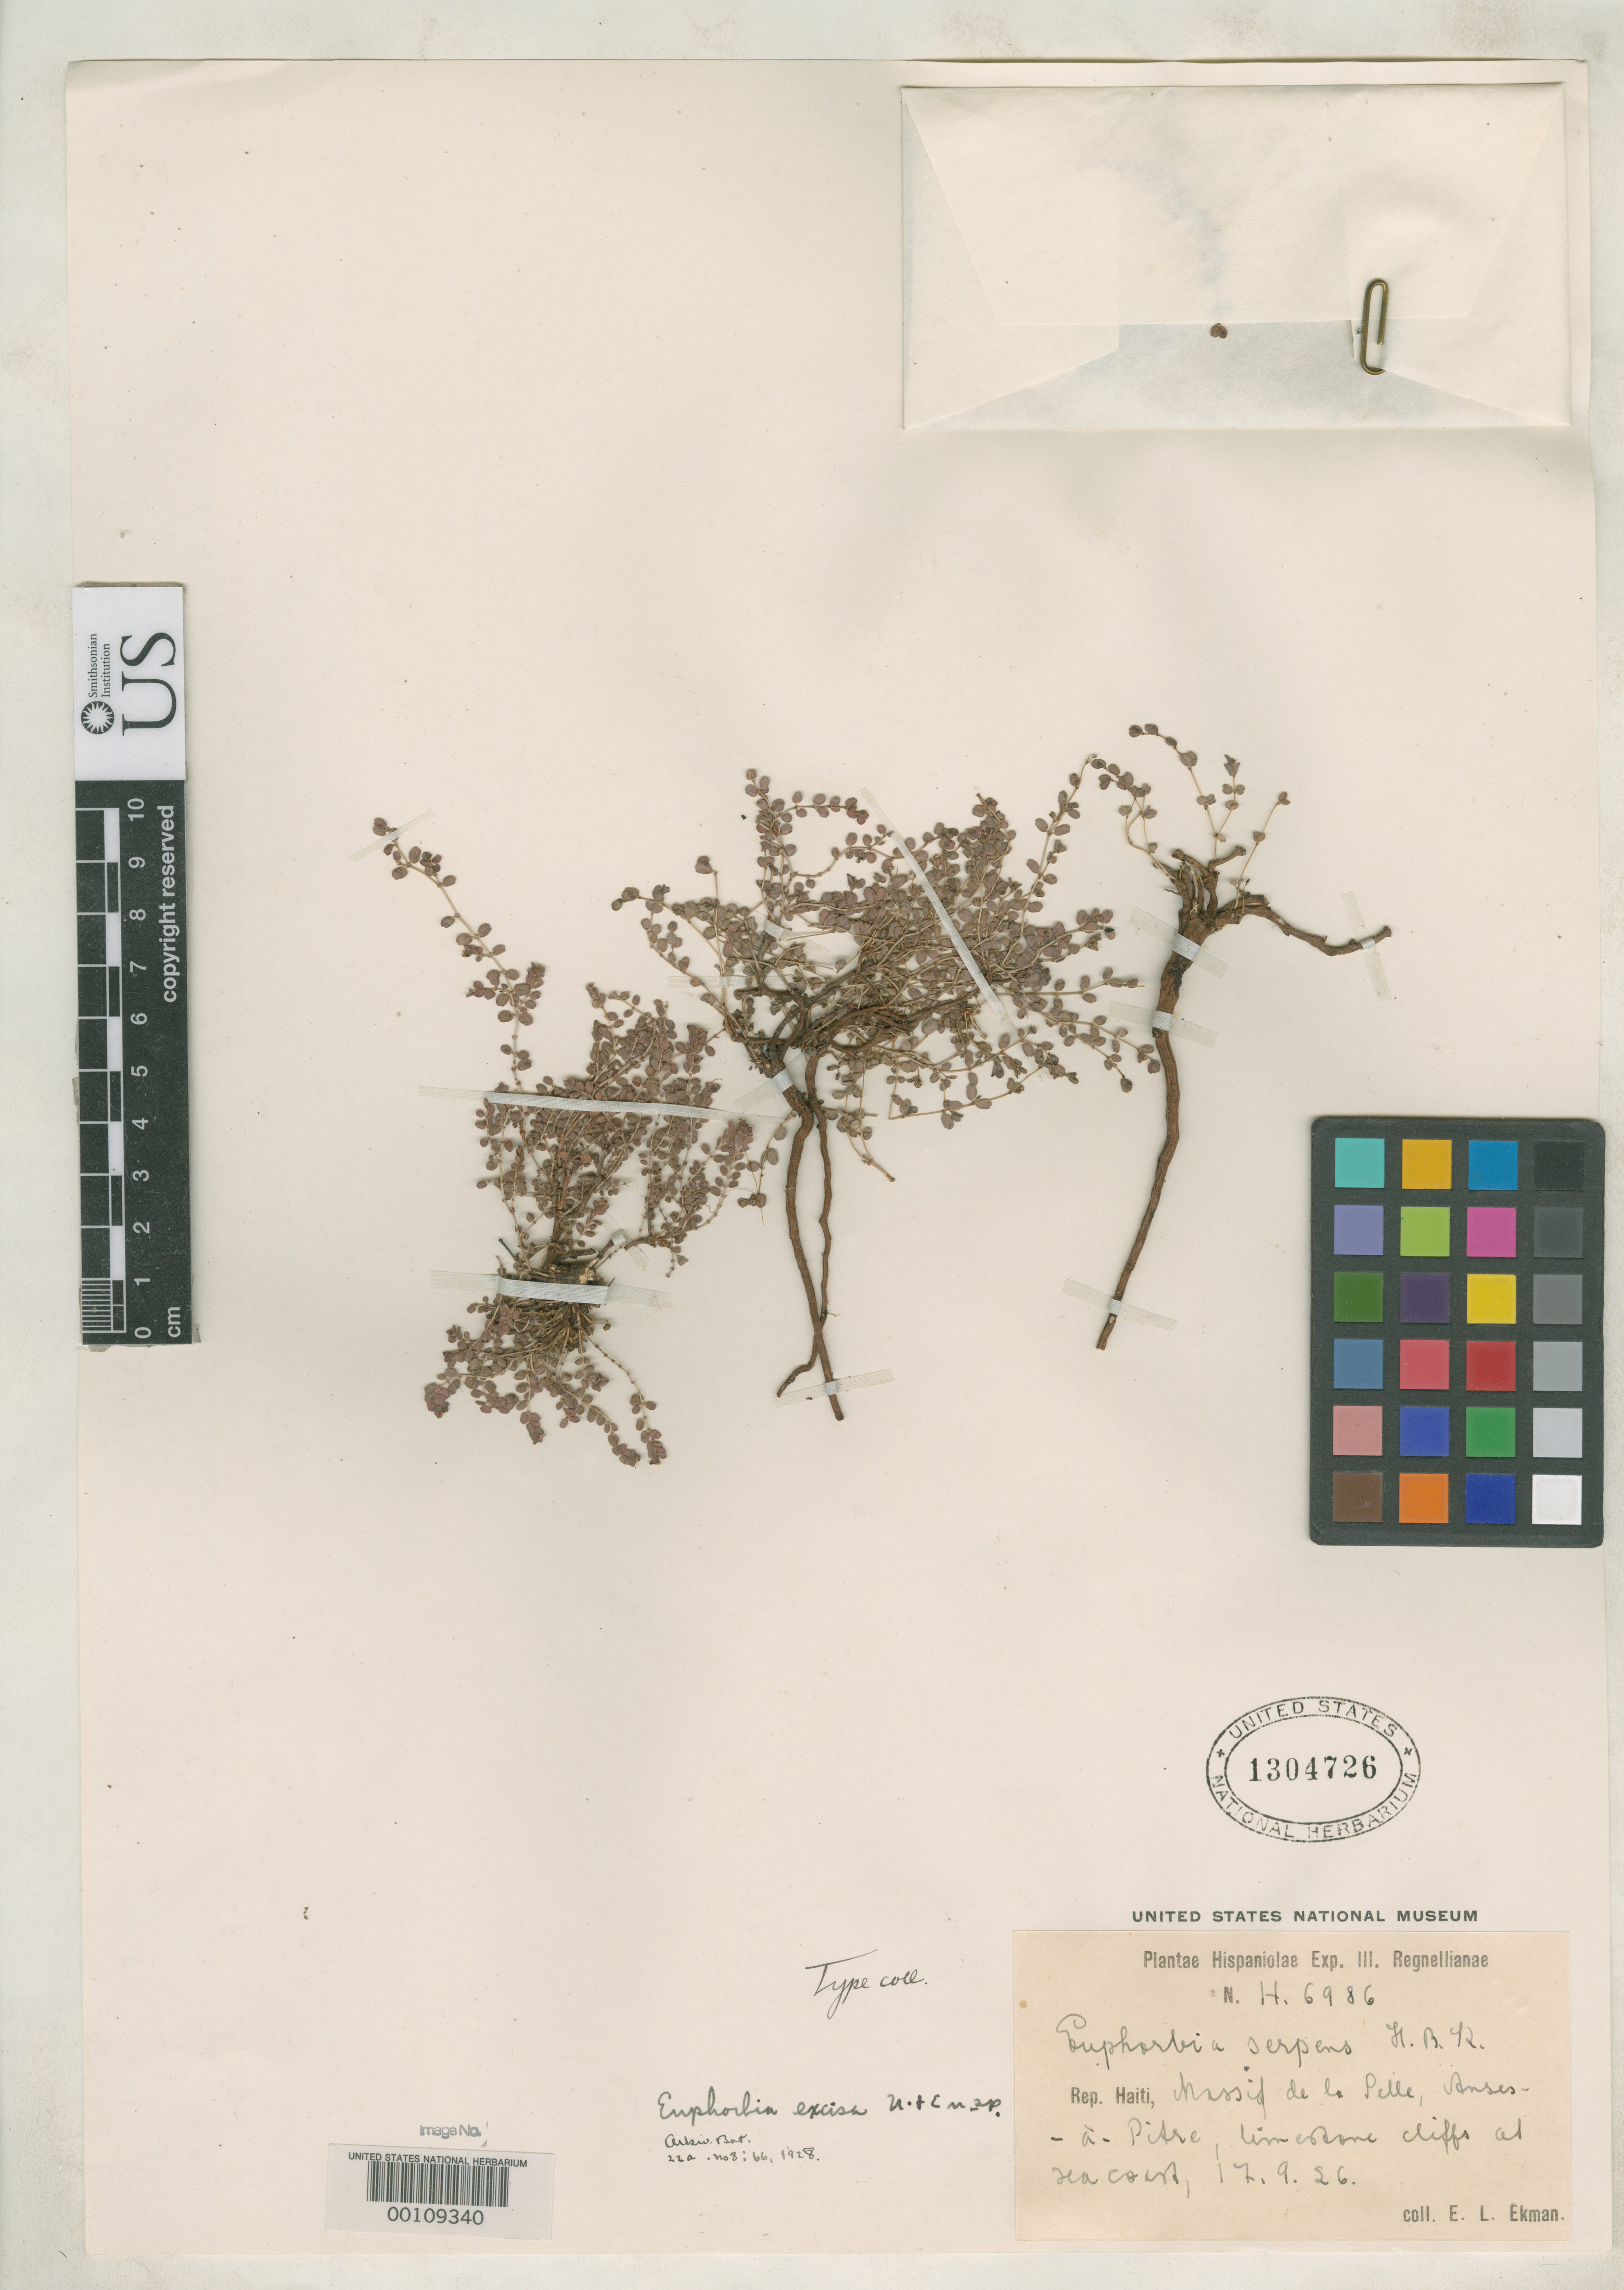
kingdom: Plantae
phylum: Tracheophyta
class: Magnoliopsida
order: Malpighiales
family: Euphorbiaceae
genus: Euphorbia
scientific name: Euphorbia excisa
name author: Urb. & Ekman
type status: Isotype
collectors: E. L. Ekman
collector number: H 6986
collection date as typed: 17 Sep 1926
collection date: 1926-09-17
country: Haiti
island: Hispaniola Island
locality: Massif del la Selle, Prope Anses-a-Pitre.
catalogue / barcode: US 1304726